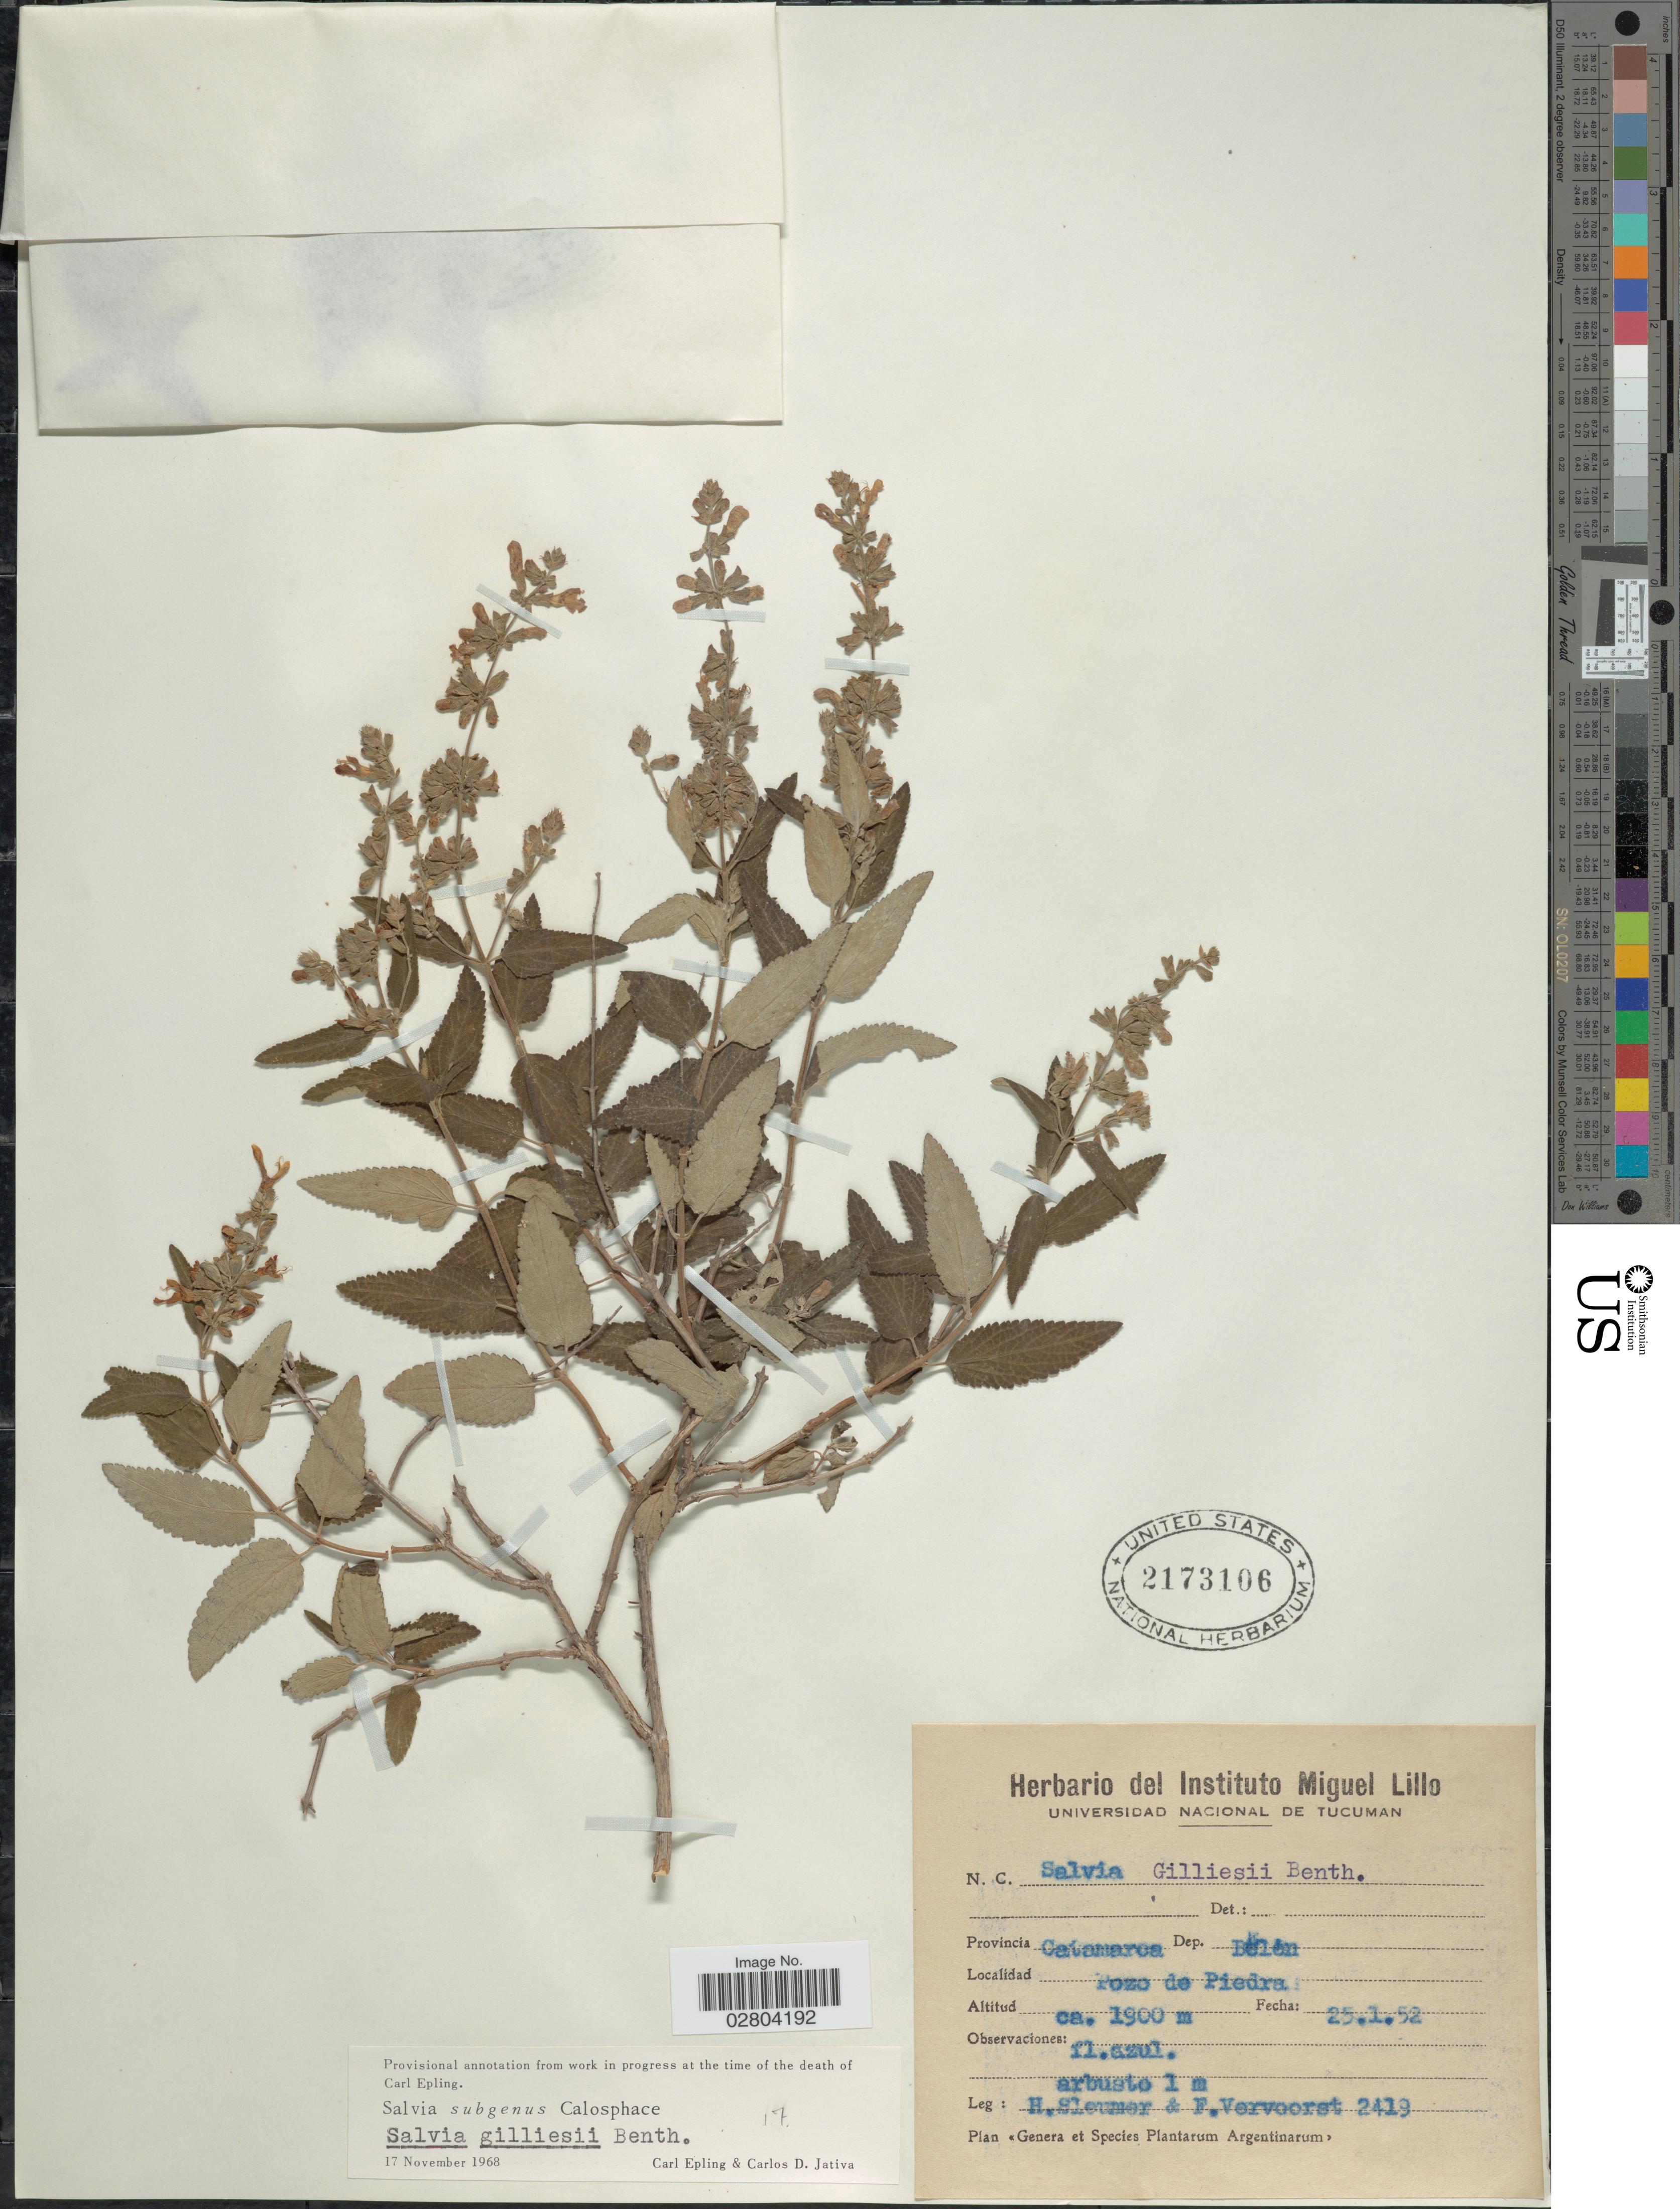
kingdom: Plantae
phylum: Tracheophyta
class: Magnoliopsida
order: Lamiales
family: Lamiaceae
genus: Salvia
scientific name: Salvia cuspidata subsp. gilliesii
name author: (Benth.) J.R.I. Wood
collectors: H. O. Sleumer & F. Vervoorst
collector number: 2419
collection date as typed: Transcribed d/m/y: 25/1/52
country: Argentina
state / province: Catamarca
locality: Dep. Belén. Pozo de Piedra .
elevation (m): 1900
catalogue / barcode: US 2173106